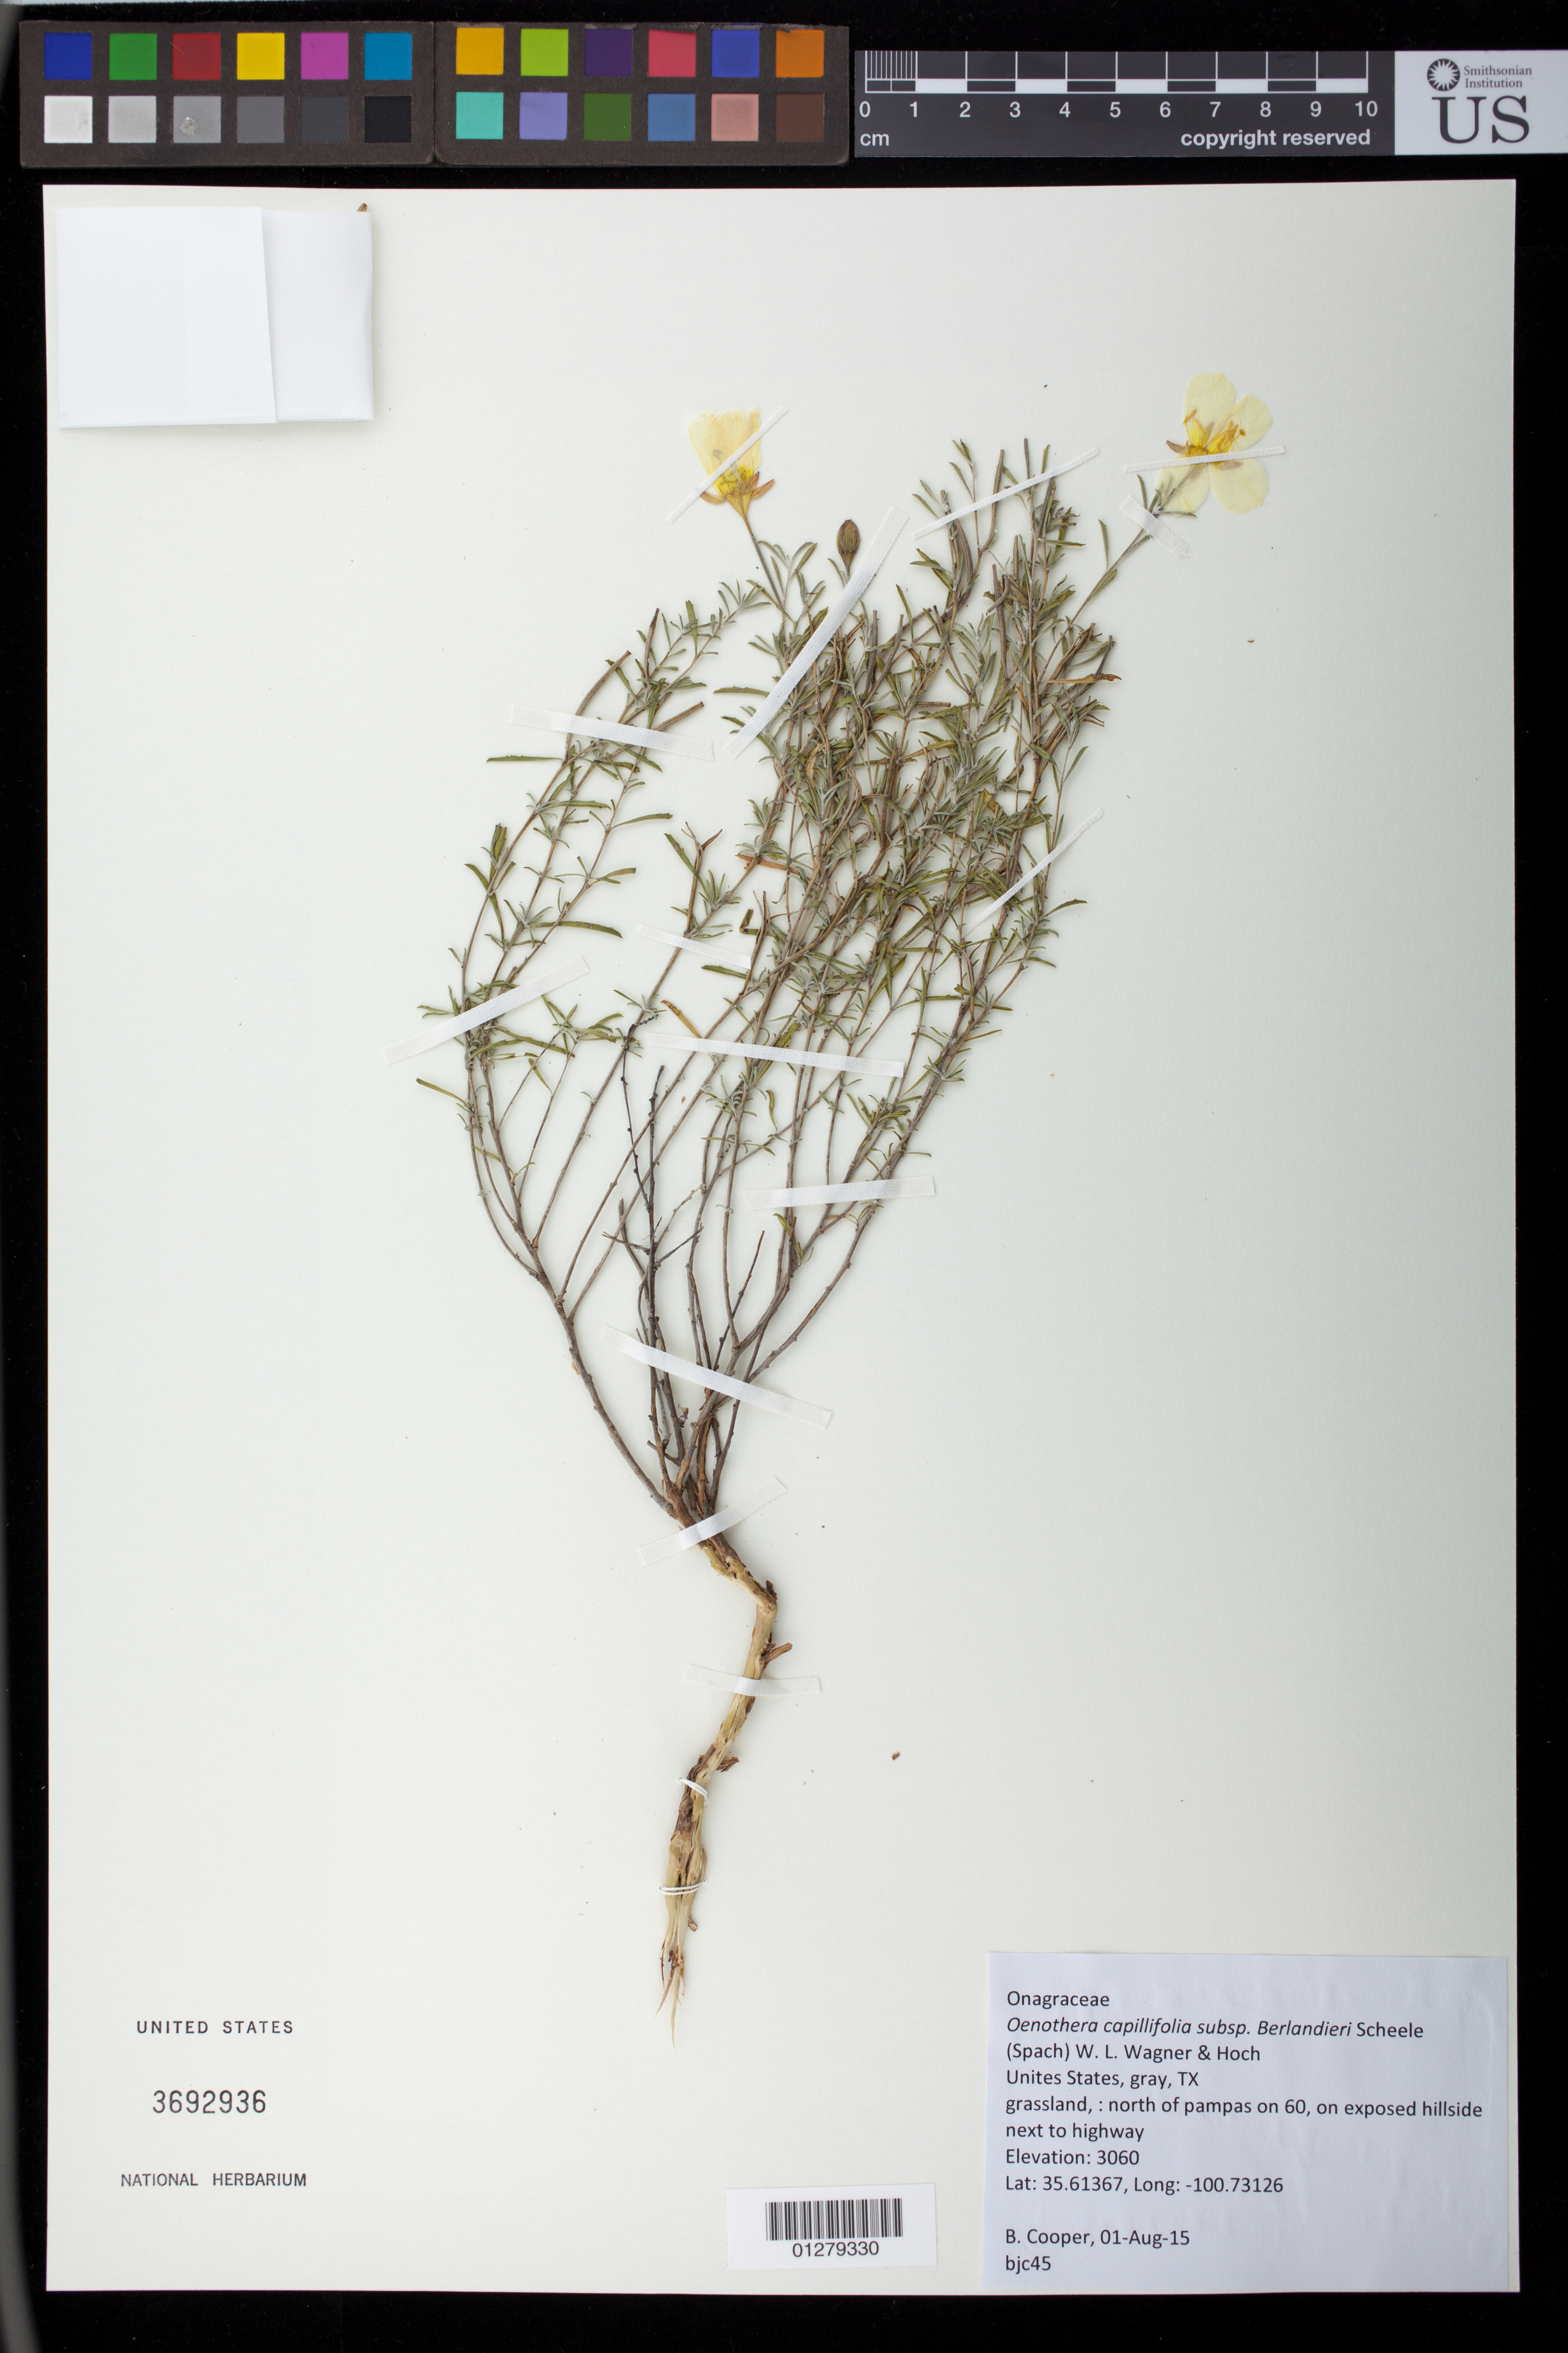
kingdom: Plantae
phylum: Tracheophyta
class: Magnoliopsida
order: Myrtales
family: Onagraceae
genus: Oenothera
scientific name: Oenothera capillifolia subsp. berlandieri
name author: (Spach) W.L. Wagner & Hoch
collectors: B. J. Cooper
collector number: BJC 45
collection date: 2015-08-01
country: United States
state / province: Texas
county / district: Gray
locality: North of Pampa on 60, on exposed hillside next to highway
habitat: Grassland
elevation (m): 3060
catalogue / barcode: US 3692936